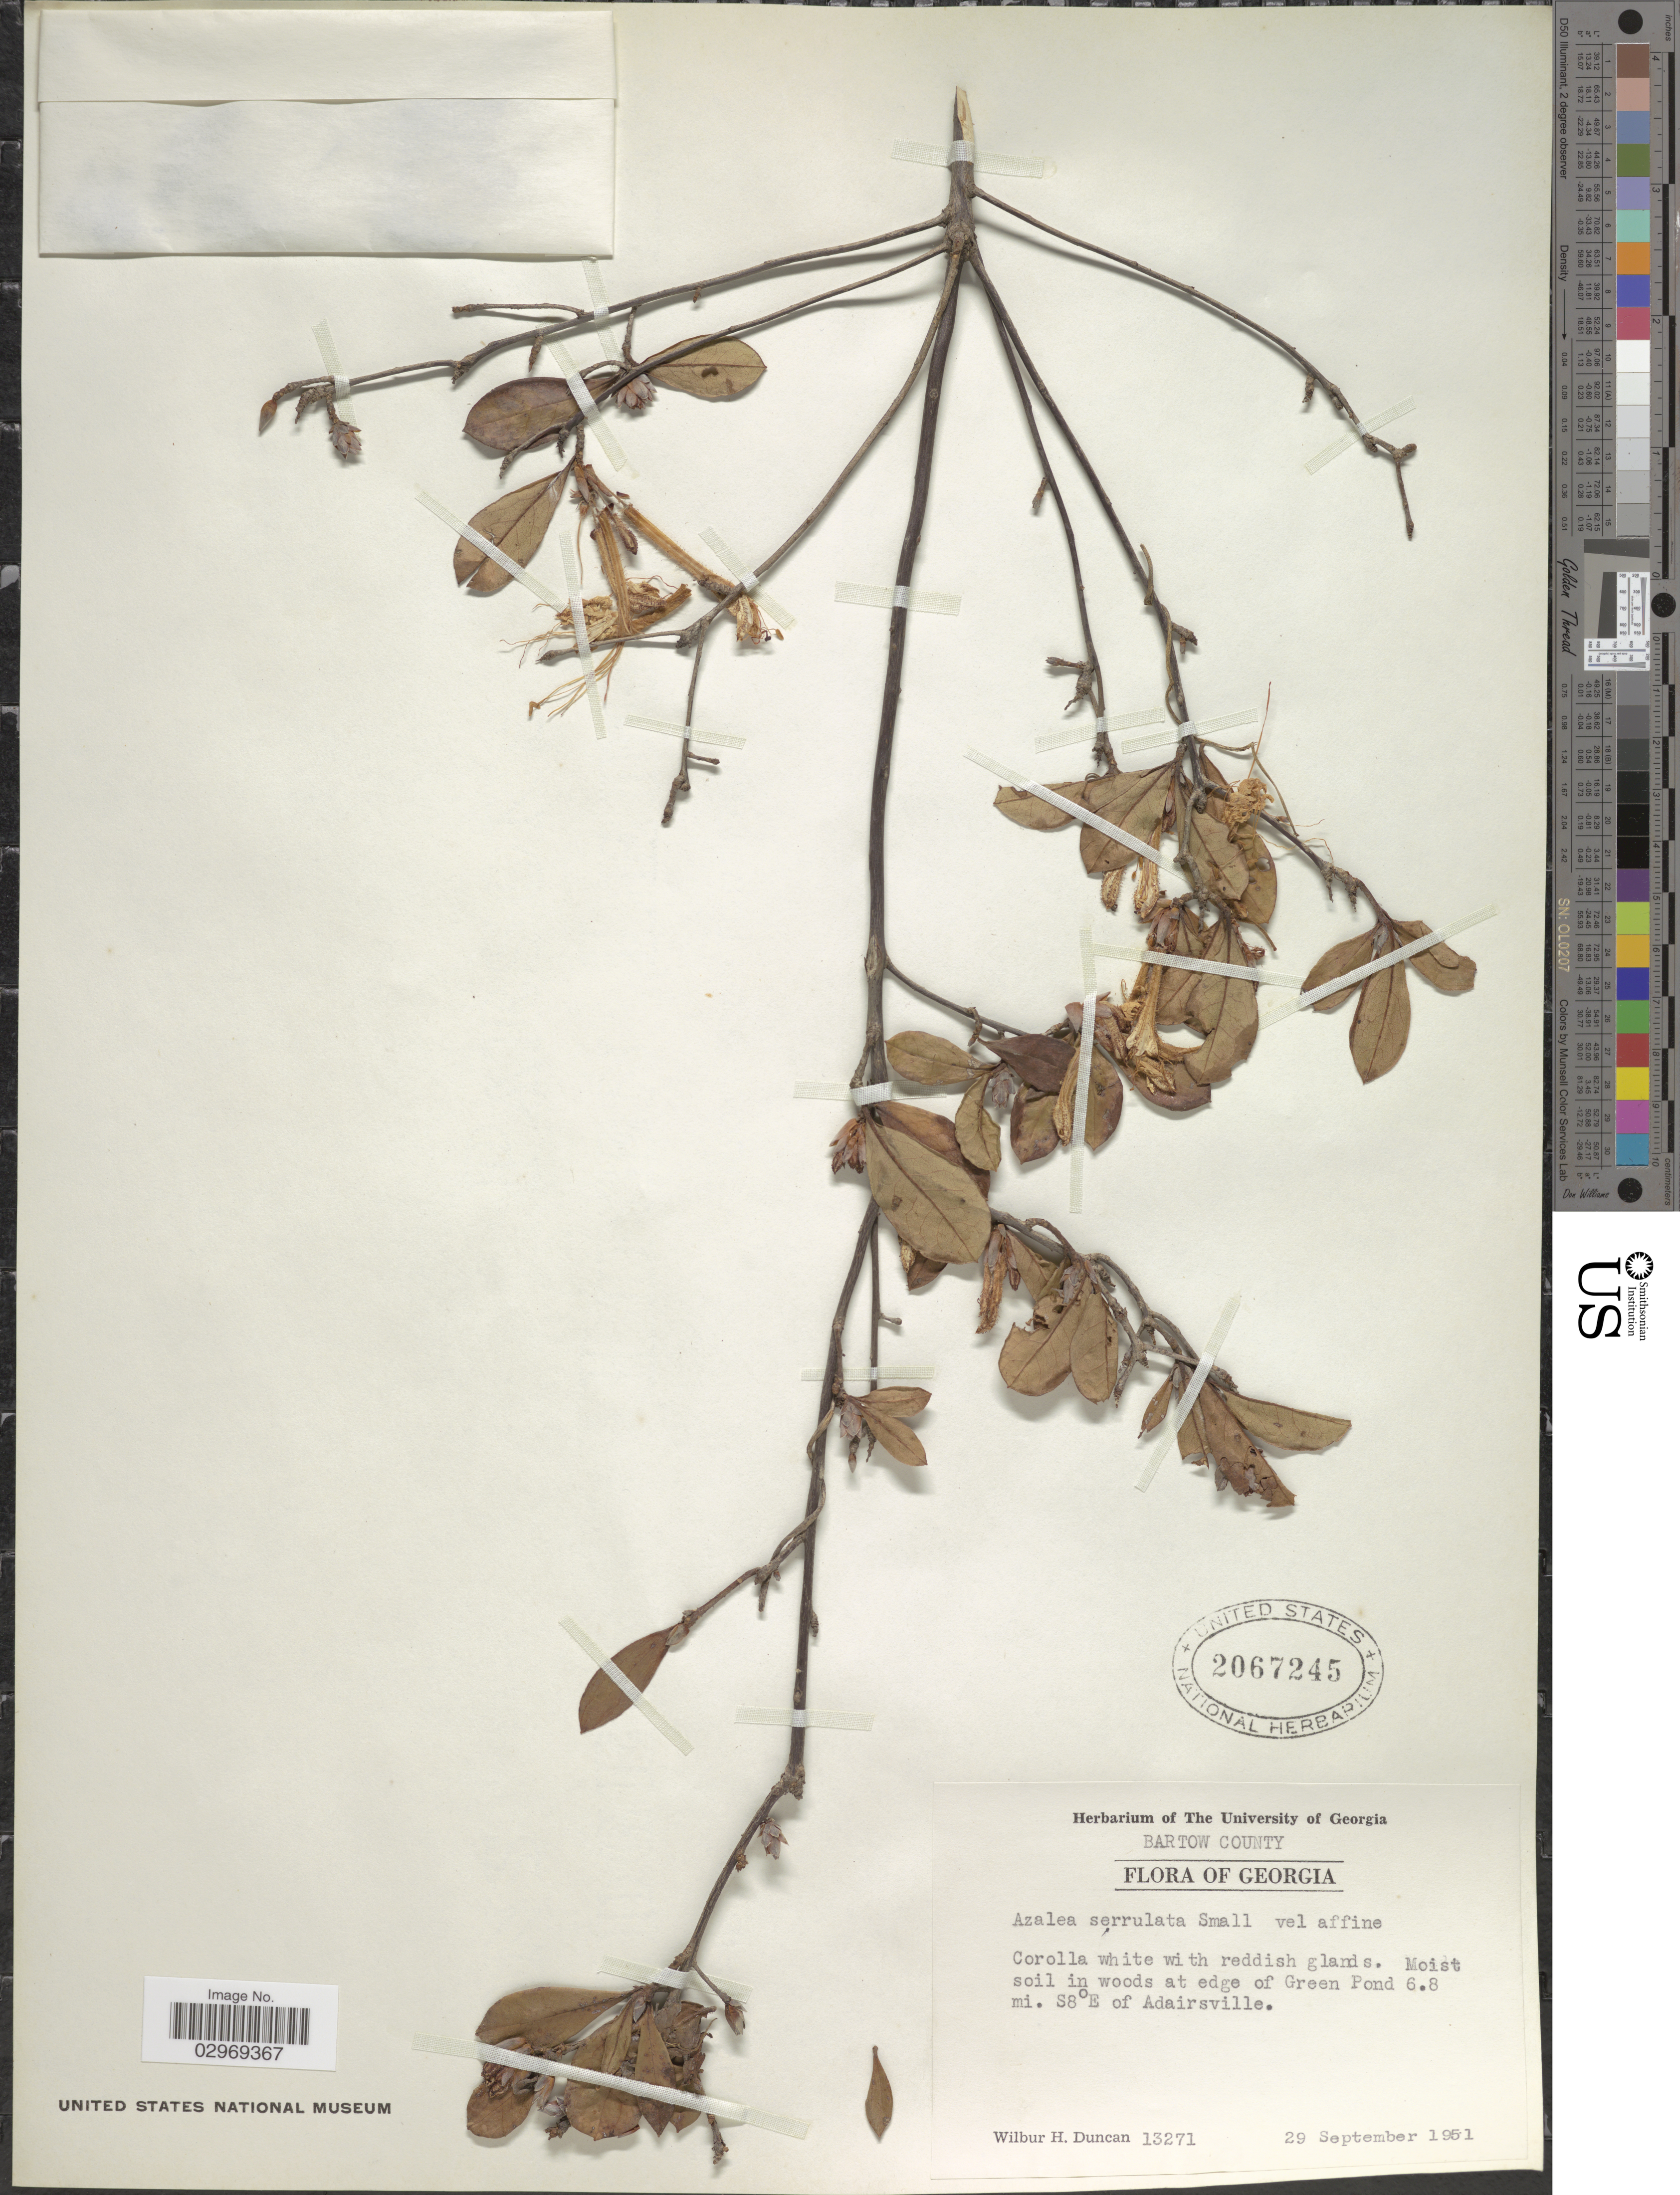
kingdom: Plantae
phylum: Tracheophyta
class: Magnoliopsida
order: Ericales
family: Ericaceae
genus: Rhododendron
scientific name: Rhododendron serrulatum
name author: (Small) Millais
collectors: W. H. Duncan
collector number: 13271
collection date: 1951-09-29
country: United States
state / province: Georgia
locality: Bartow County. Moist soil in woods at edge of Green Pond 6.8 mi. S8°E of Adairsville.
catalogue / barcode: US 2067245